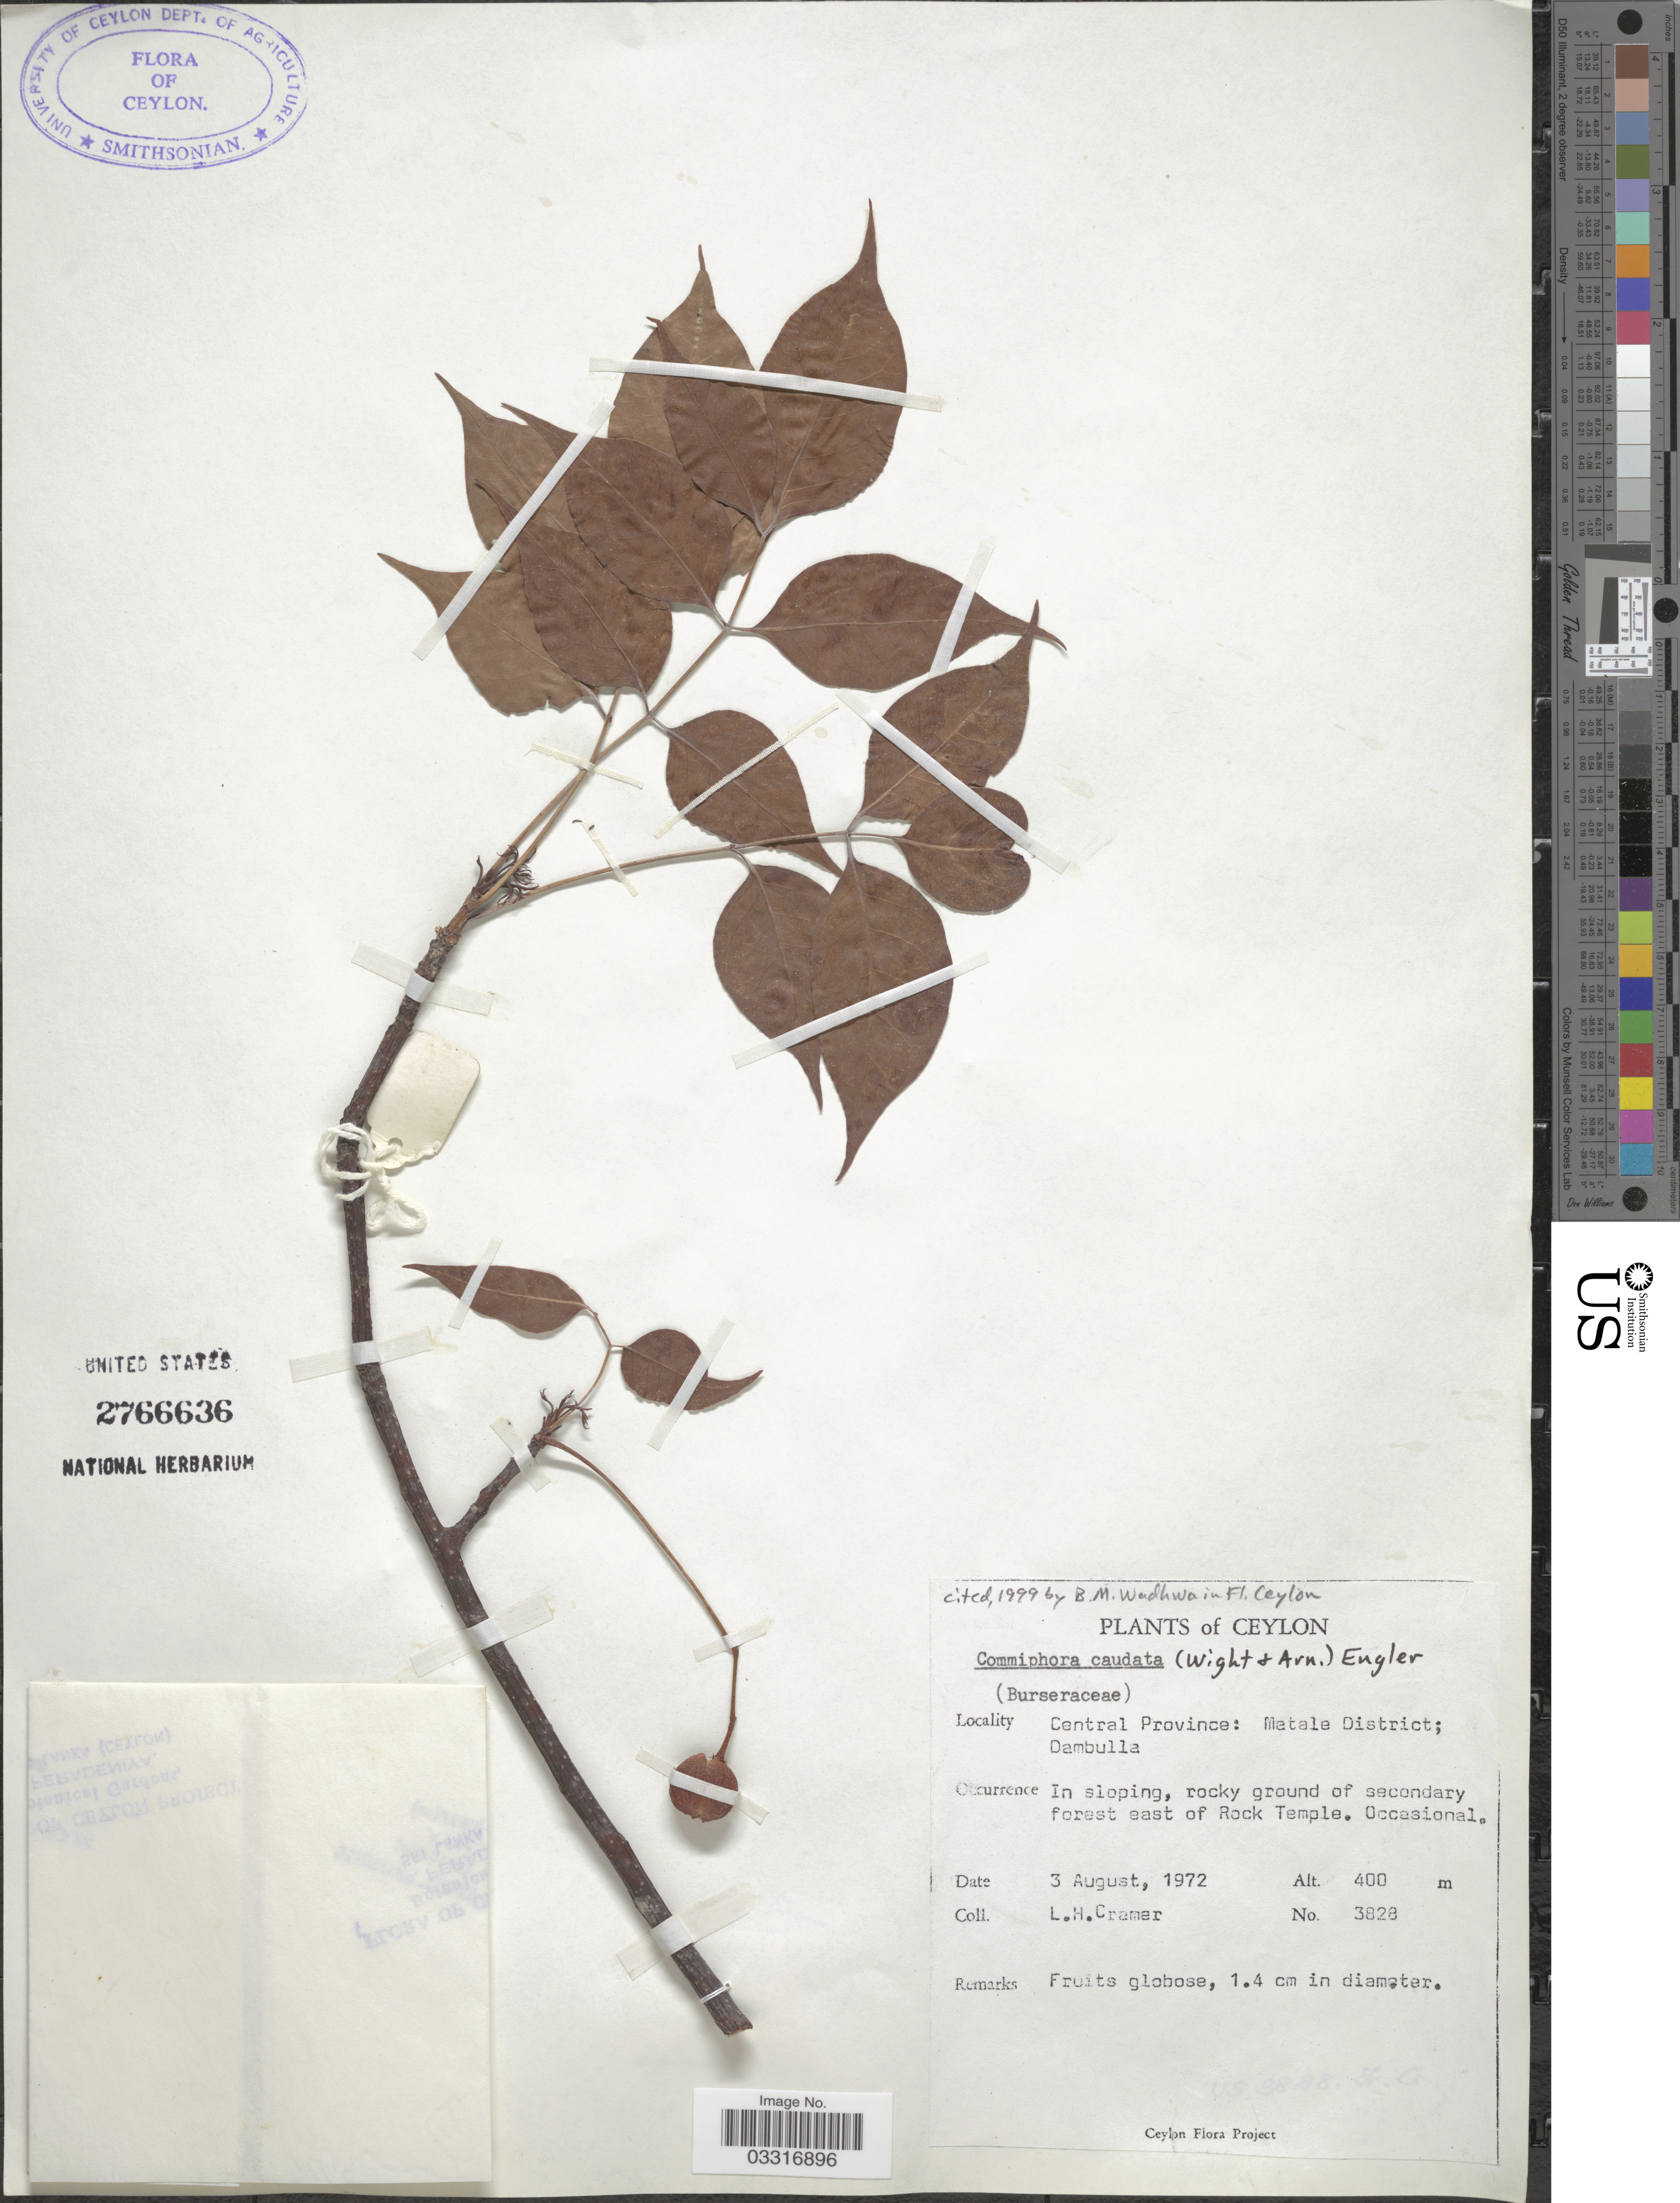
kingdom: Plantae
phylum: Tracheophyta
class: Magnoliopsida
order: Sapindales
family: Burseraceae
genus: Commiphora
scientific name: Commiphora caudata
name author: Engl.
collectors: L. H. Cramer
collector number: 3828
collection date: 1972-08-03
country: Sri Lanka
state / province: Central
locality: Ceylon, Matale District; Dambulla. In sloping, rocky ground of secondary forest east of Rock Temple.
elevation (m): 400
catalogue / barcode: US 2766636